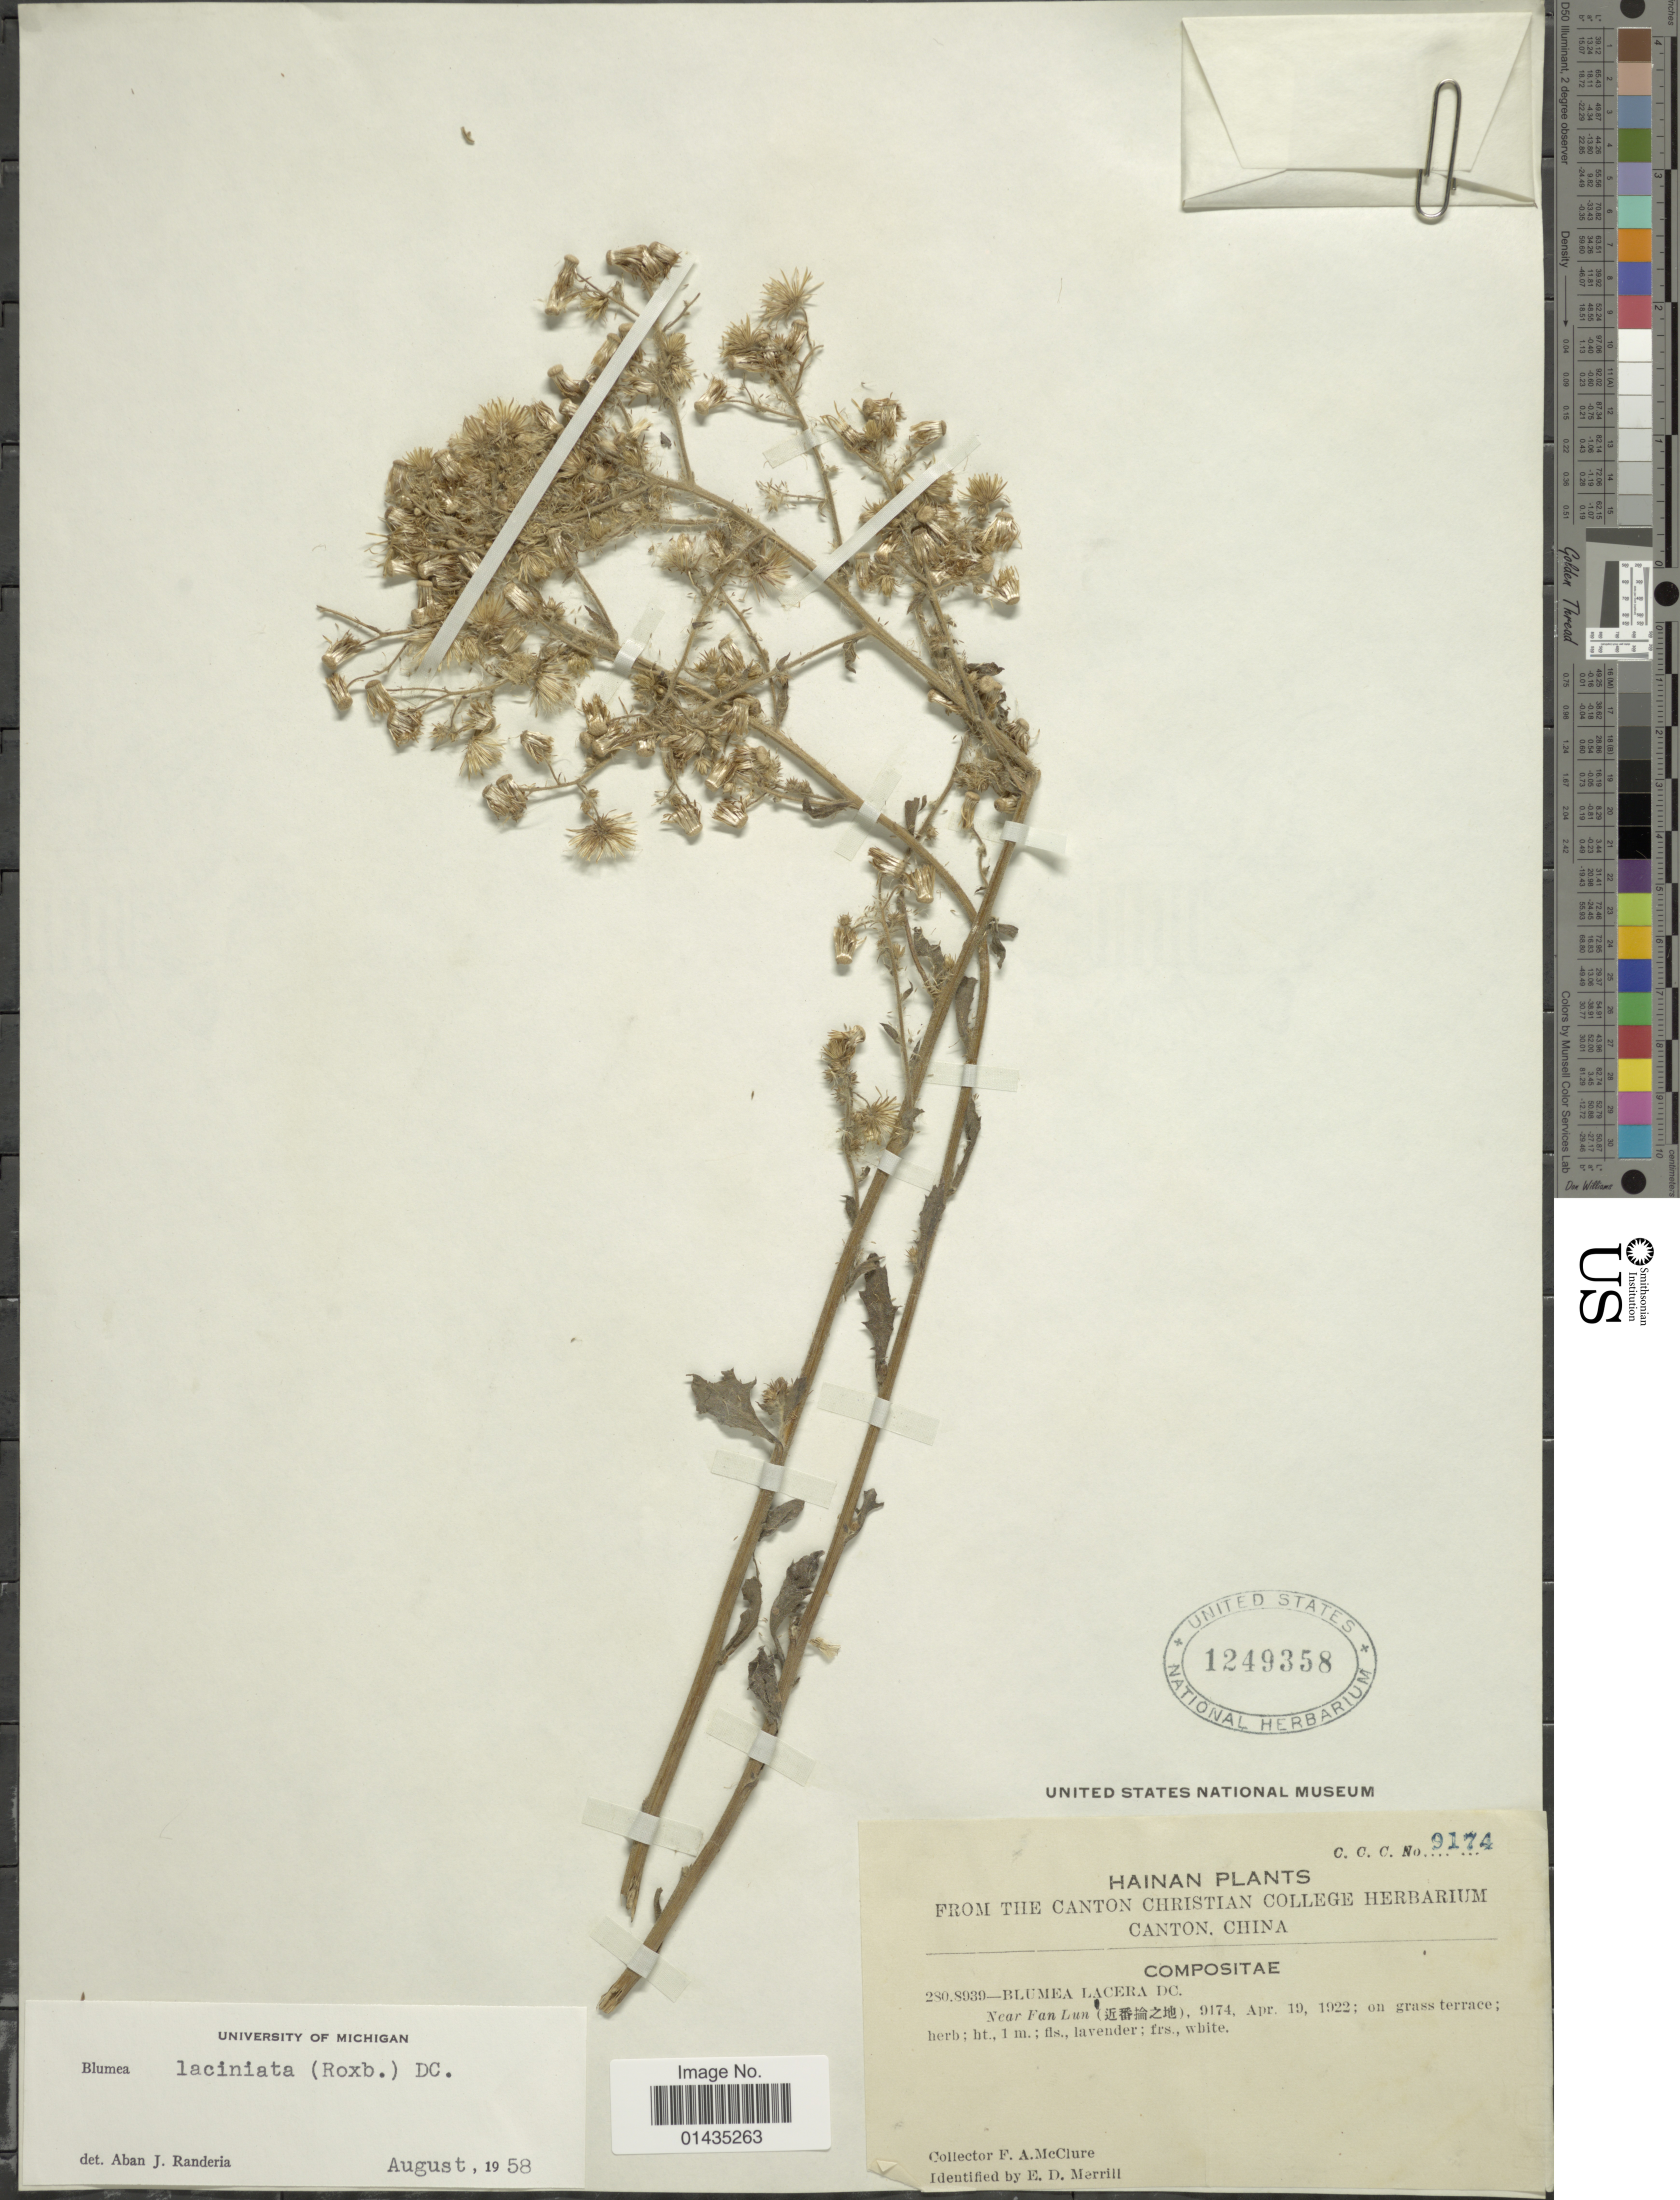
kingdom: Plantae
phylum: Tracheophyta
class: Magnoliopsida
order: Asterales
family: Asteraceae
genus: Blumea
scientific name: Blumea laciniata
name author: (Roxb.) DC.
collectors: F. A. McClure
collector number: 9174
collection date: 1922-04-19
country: China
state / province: Hainan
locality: Near Fan Lun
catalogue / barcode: US 1249358